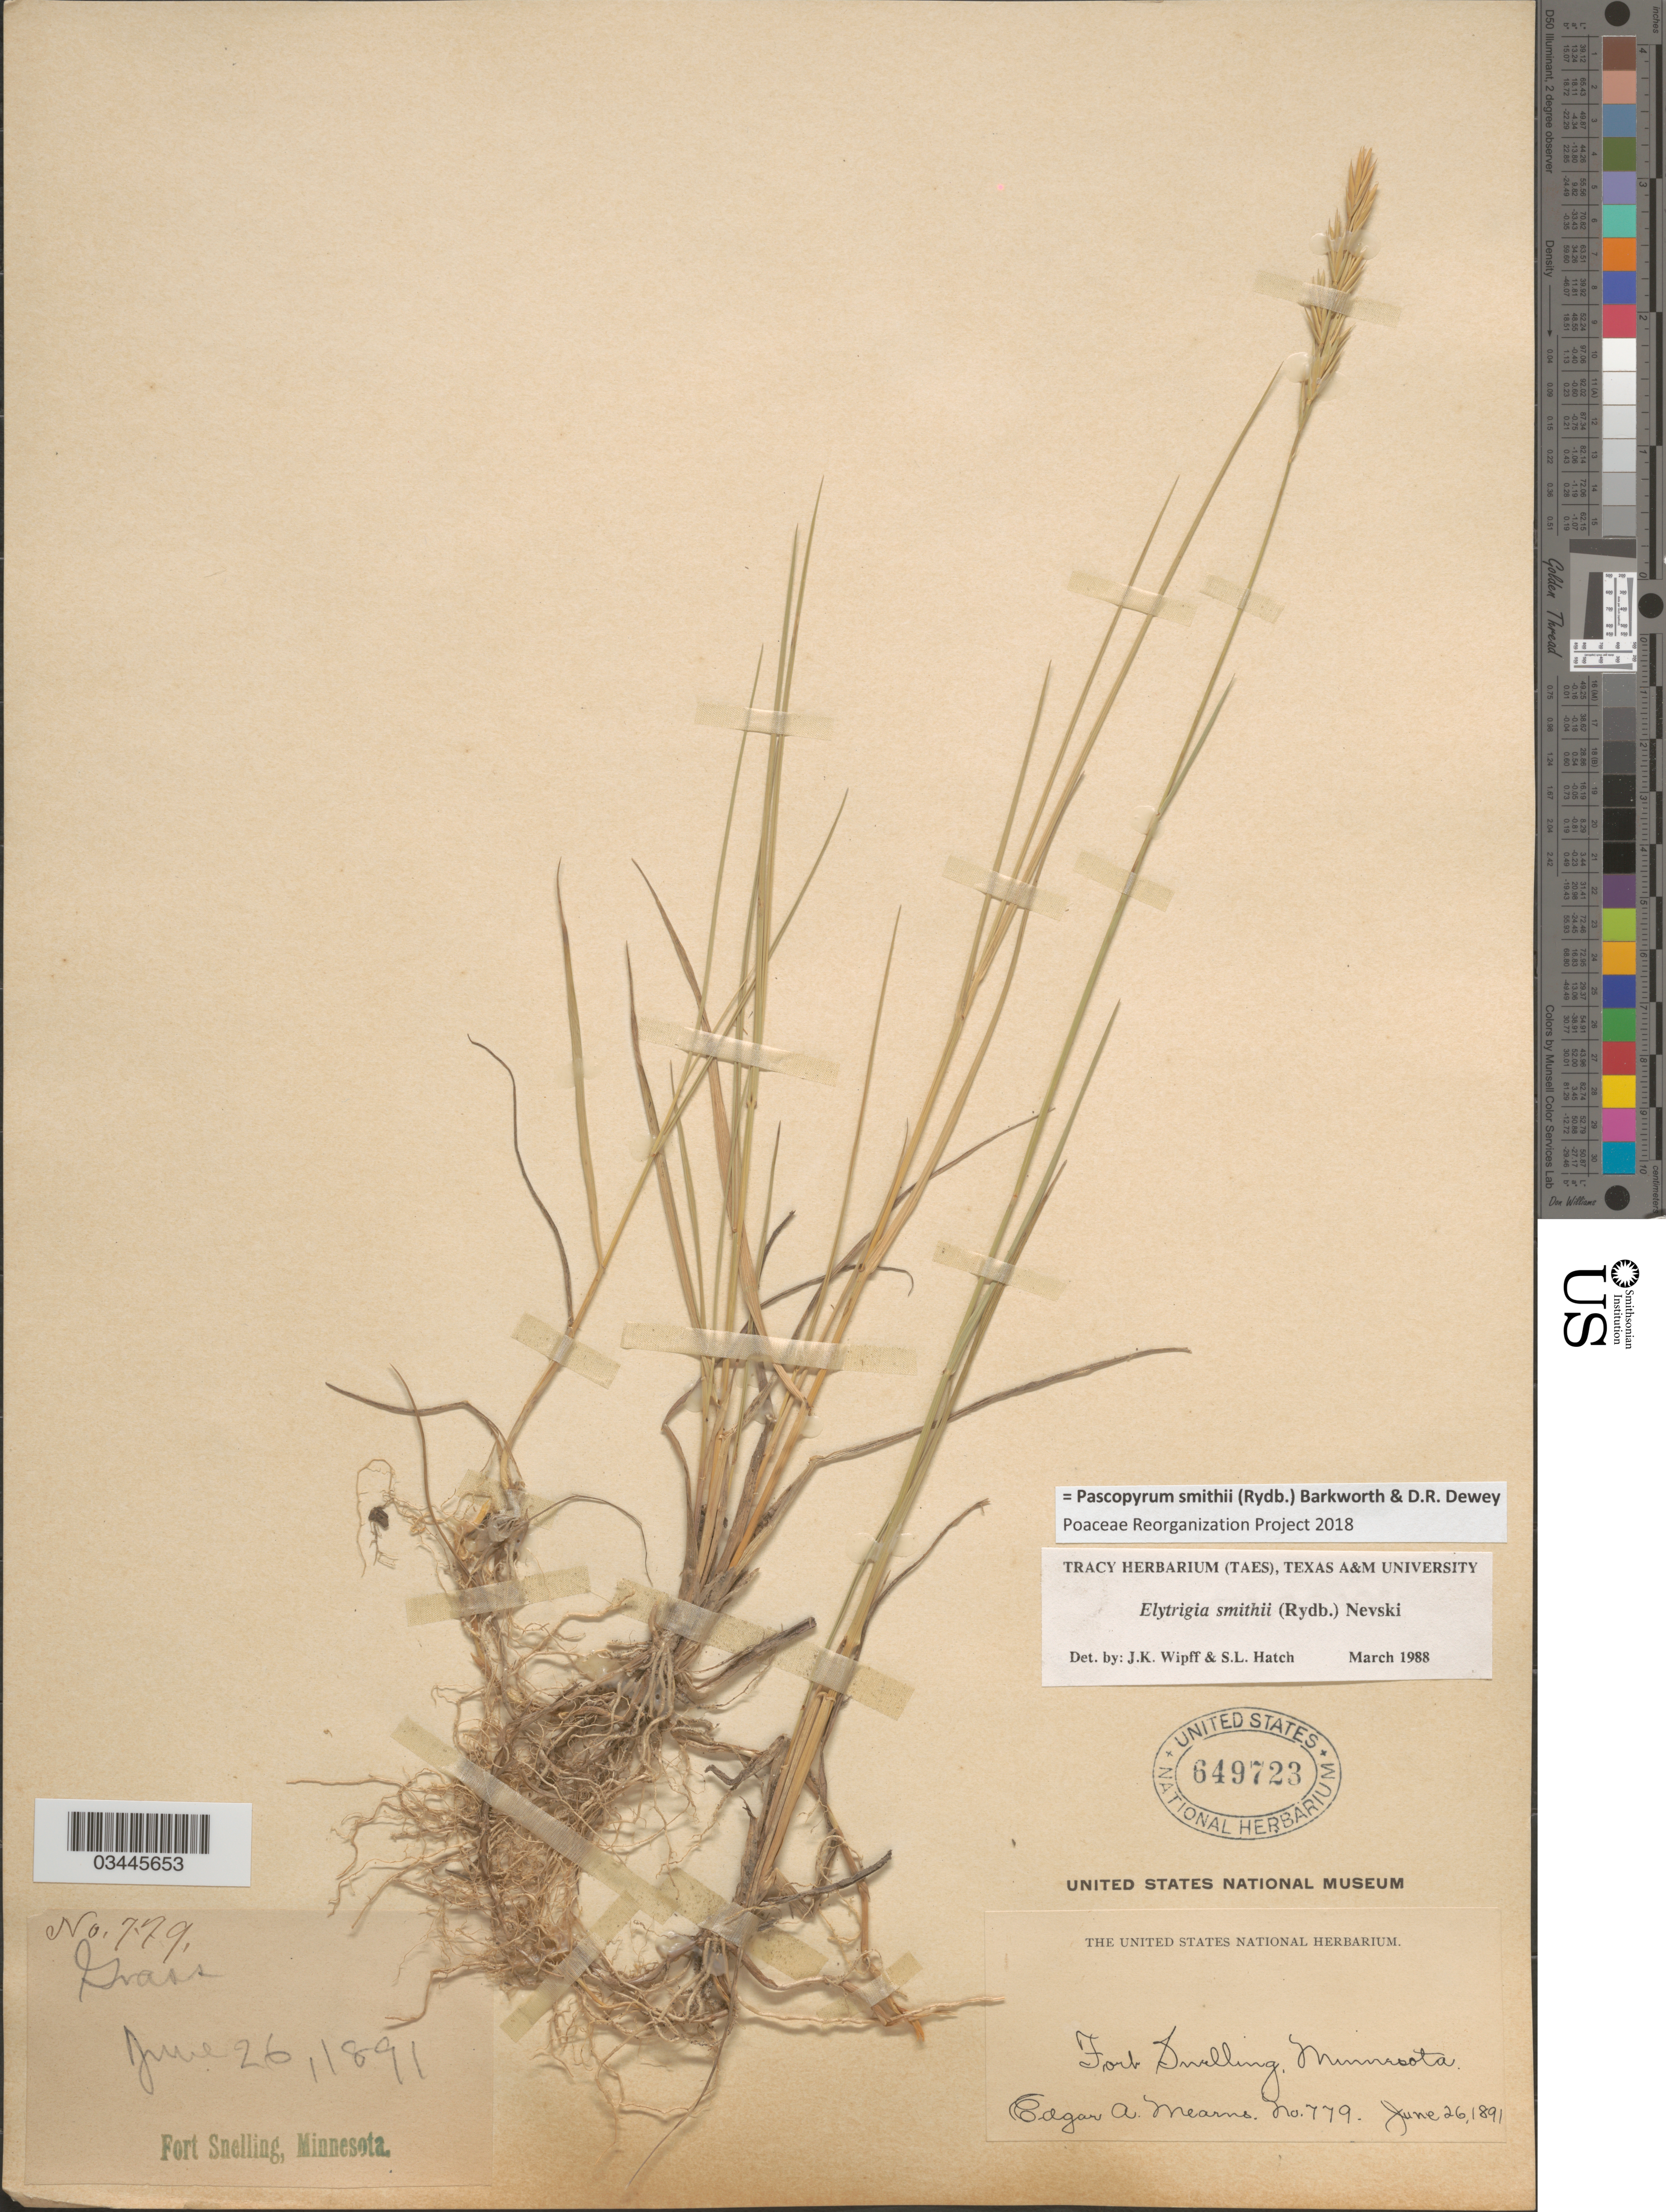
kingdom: Plantae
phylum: Tracheophyta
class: Liliopsida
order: Poales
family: Poaceae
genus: Pascopyrum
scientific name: Pascopyrum smithii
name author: (Rydb.) Barkworth & Dewey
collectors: E. A. Mearns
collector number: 779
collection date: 1891-06-26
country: United States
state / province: Minnesota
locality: Fort Snelling.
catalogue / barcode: US 649723